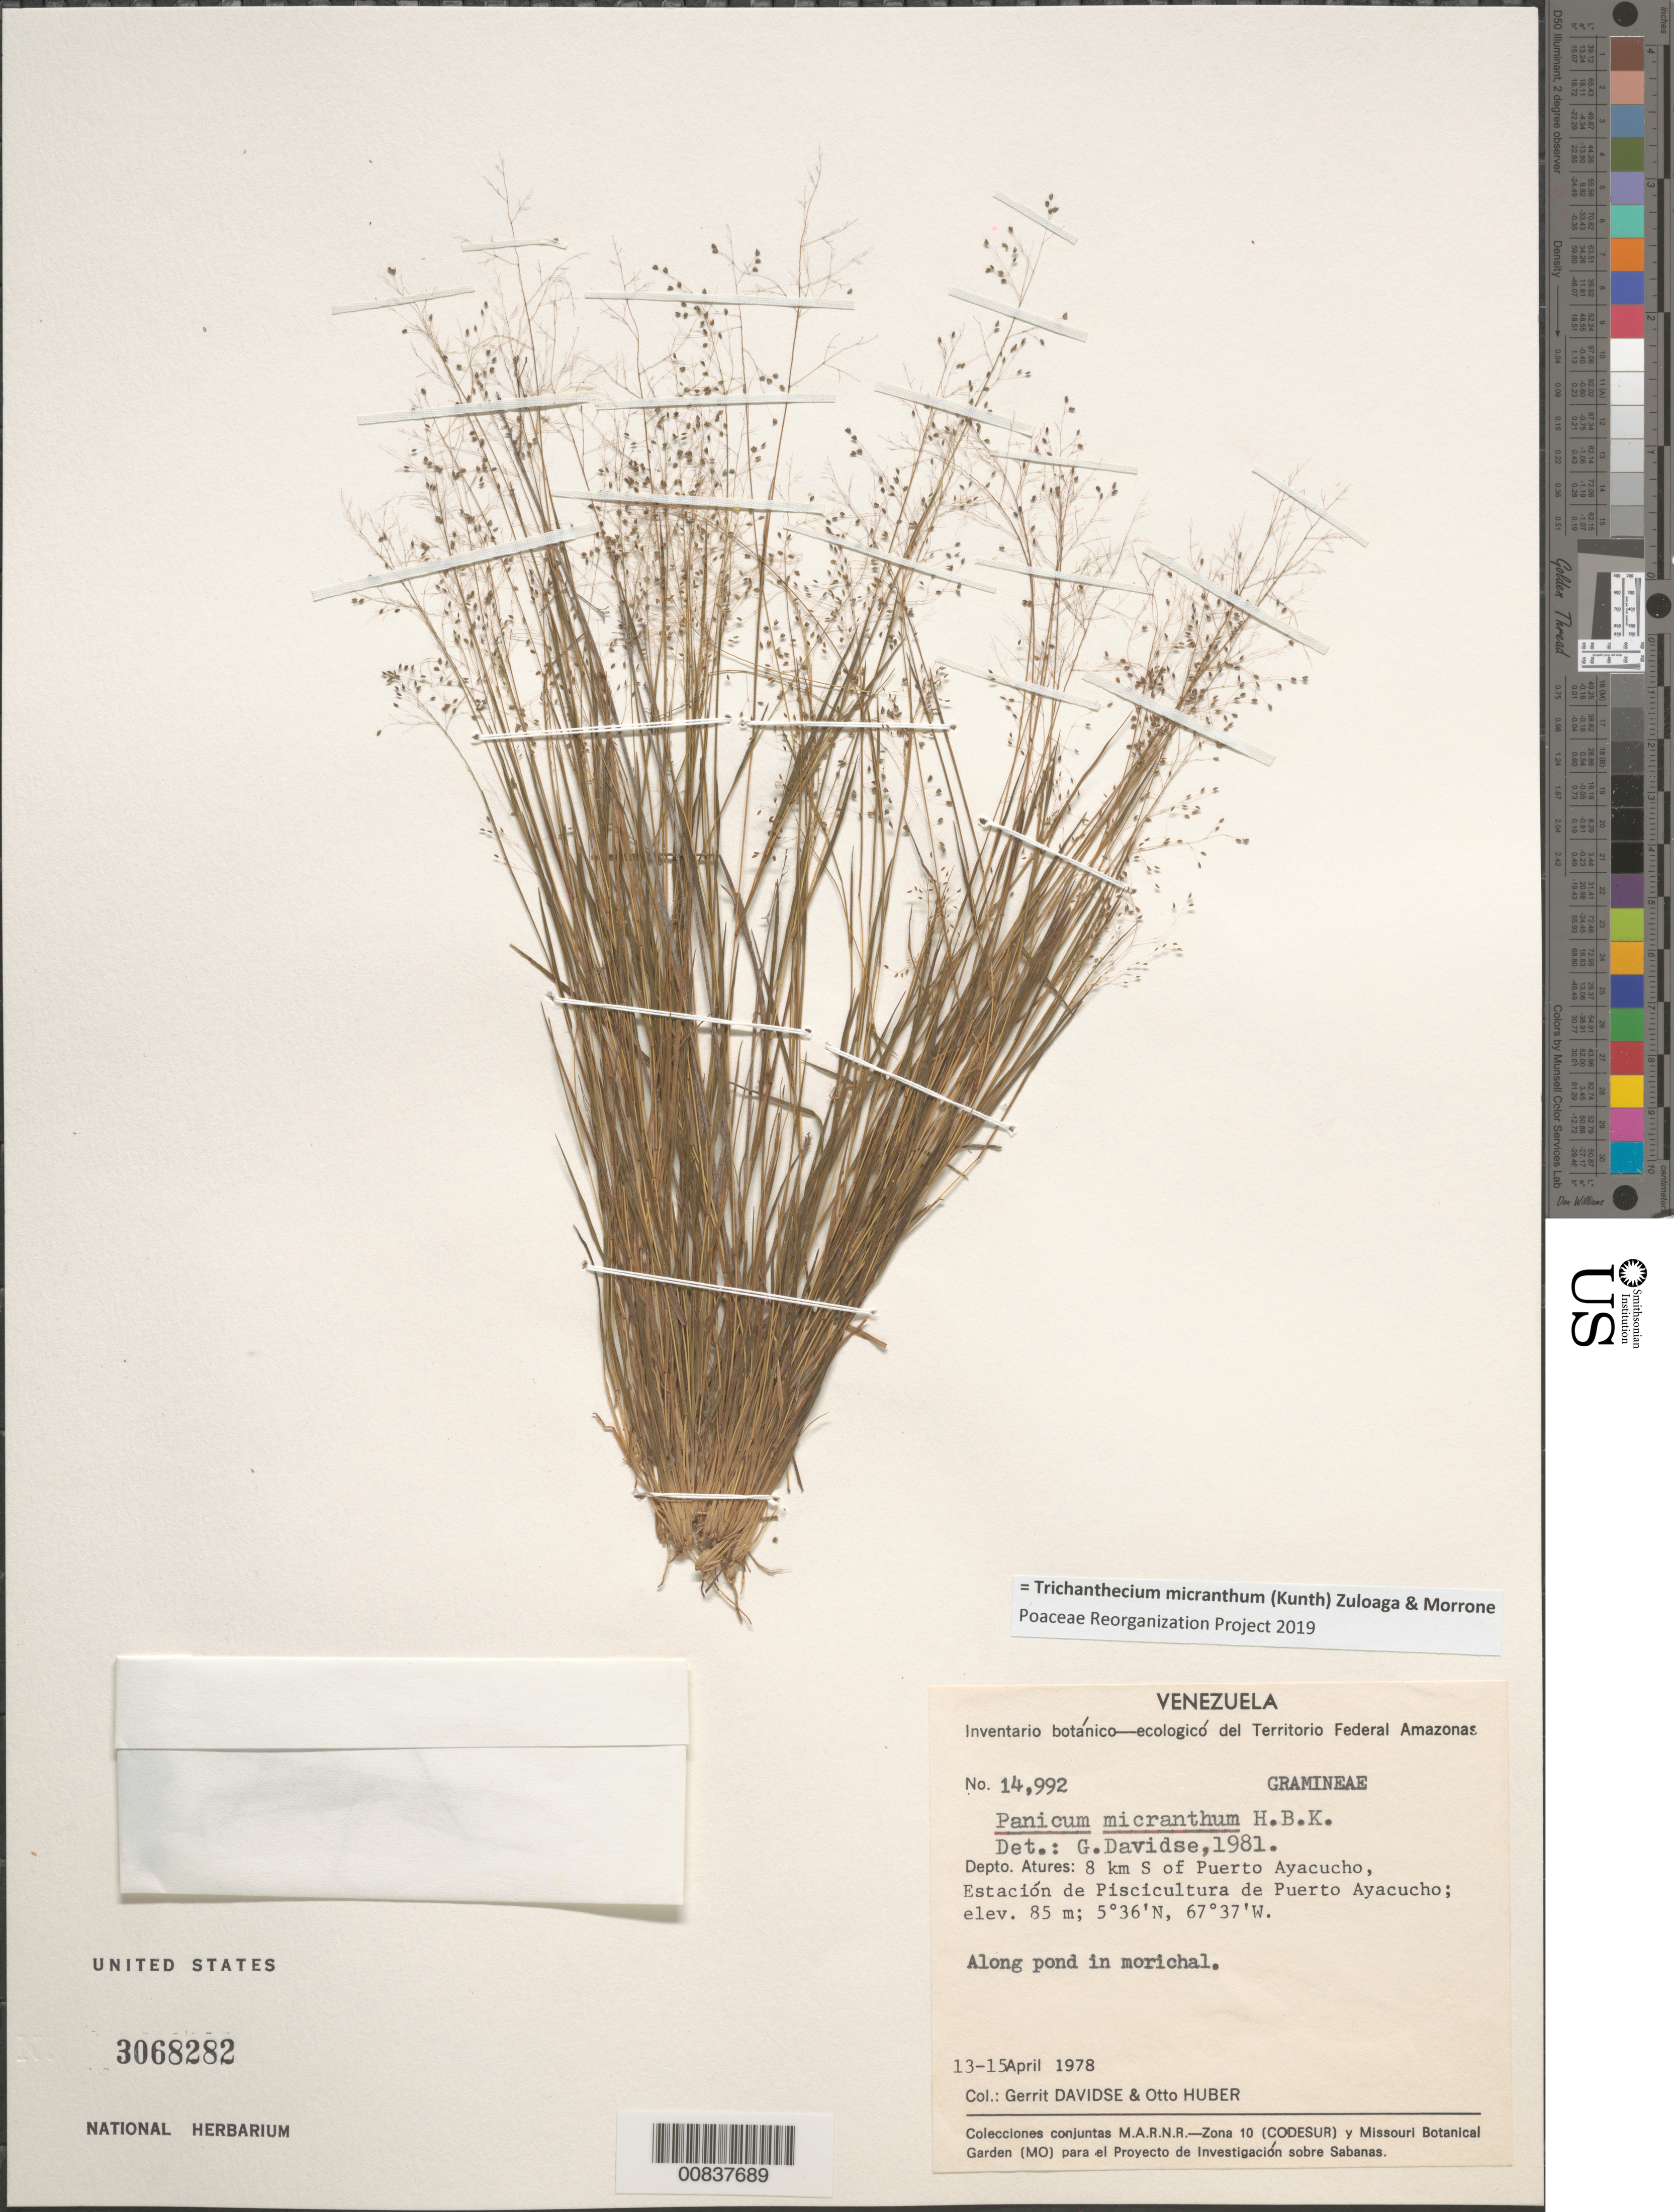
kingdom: Plantae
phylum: Tracheophyta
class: Liliopsida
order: Poales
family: Poaceae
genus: Trichanthecium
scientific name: Trichanthecium micranthum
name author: (Kunth) Zuloaga & Morrone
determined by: Poaceae Reorganization Project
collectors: G. Davidse & O. Huber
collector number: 14992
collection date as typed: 13-Apr-78 to 15-Apr-78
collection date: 1978-04-13/1978-04-15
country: Venezuela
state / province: Amazonas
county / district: Atures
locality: Puerto Ayacucho, 8 km S of, Estación de Piscicultura de Puerto Ayacucho, Río Orinoco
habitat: Along pond in morichal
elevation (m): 85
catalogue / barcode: US 3068282